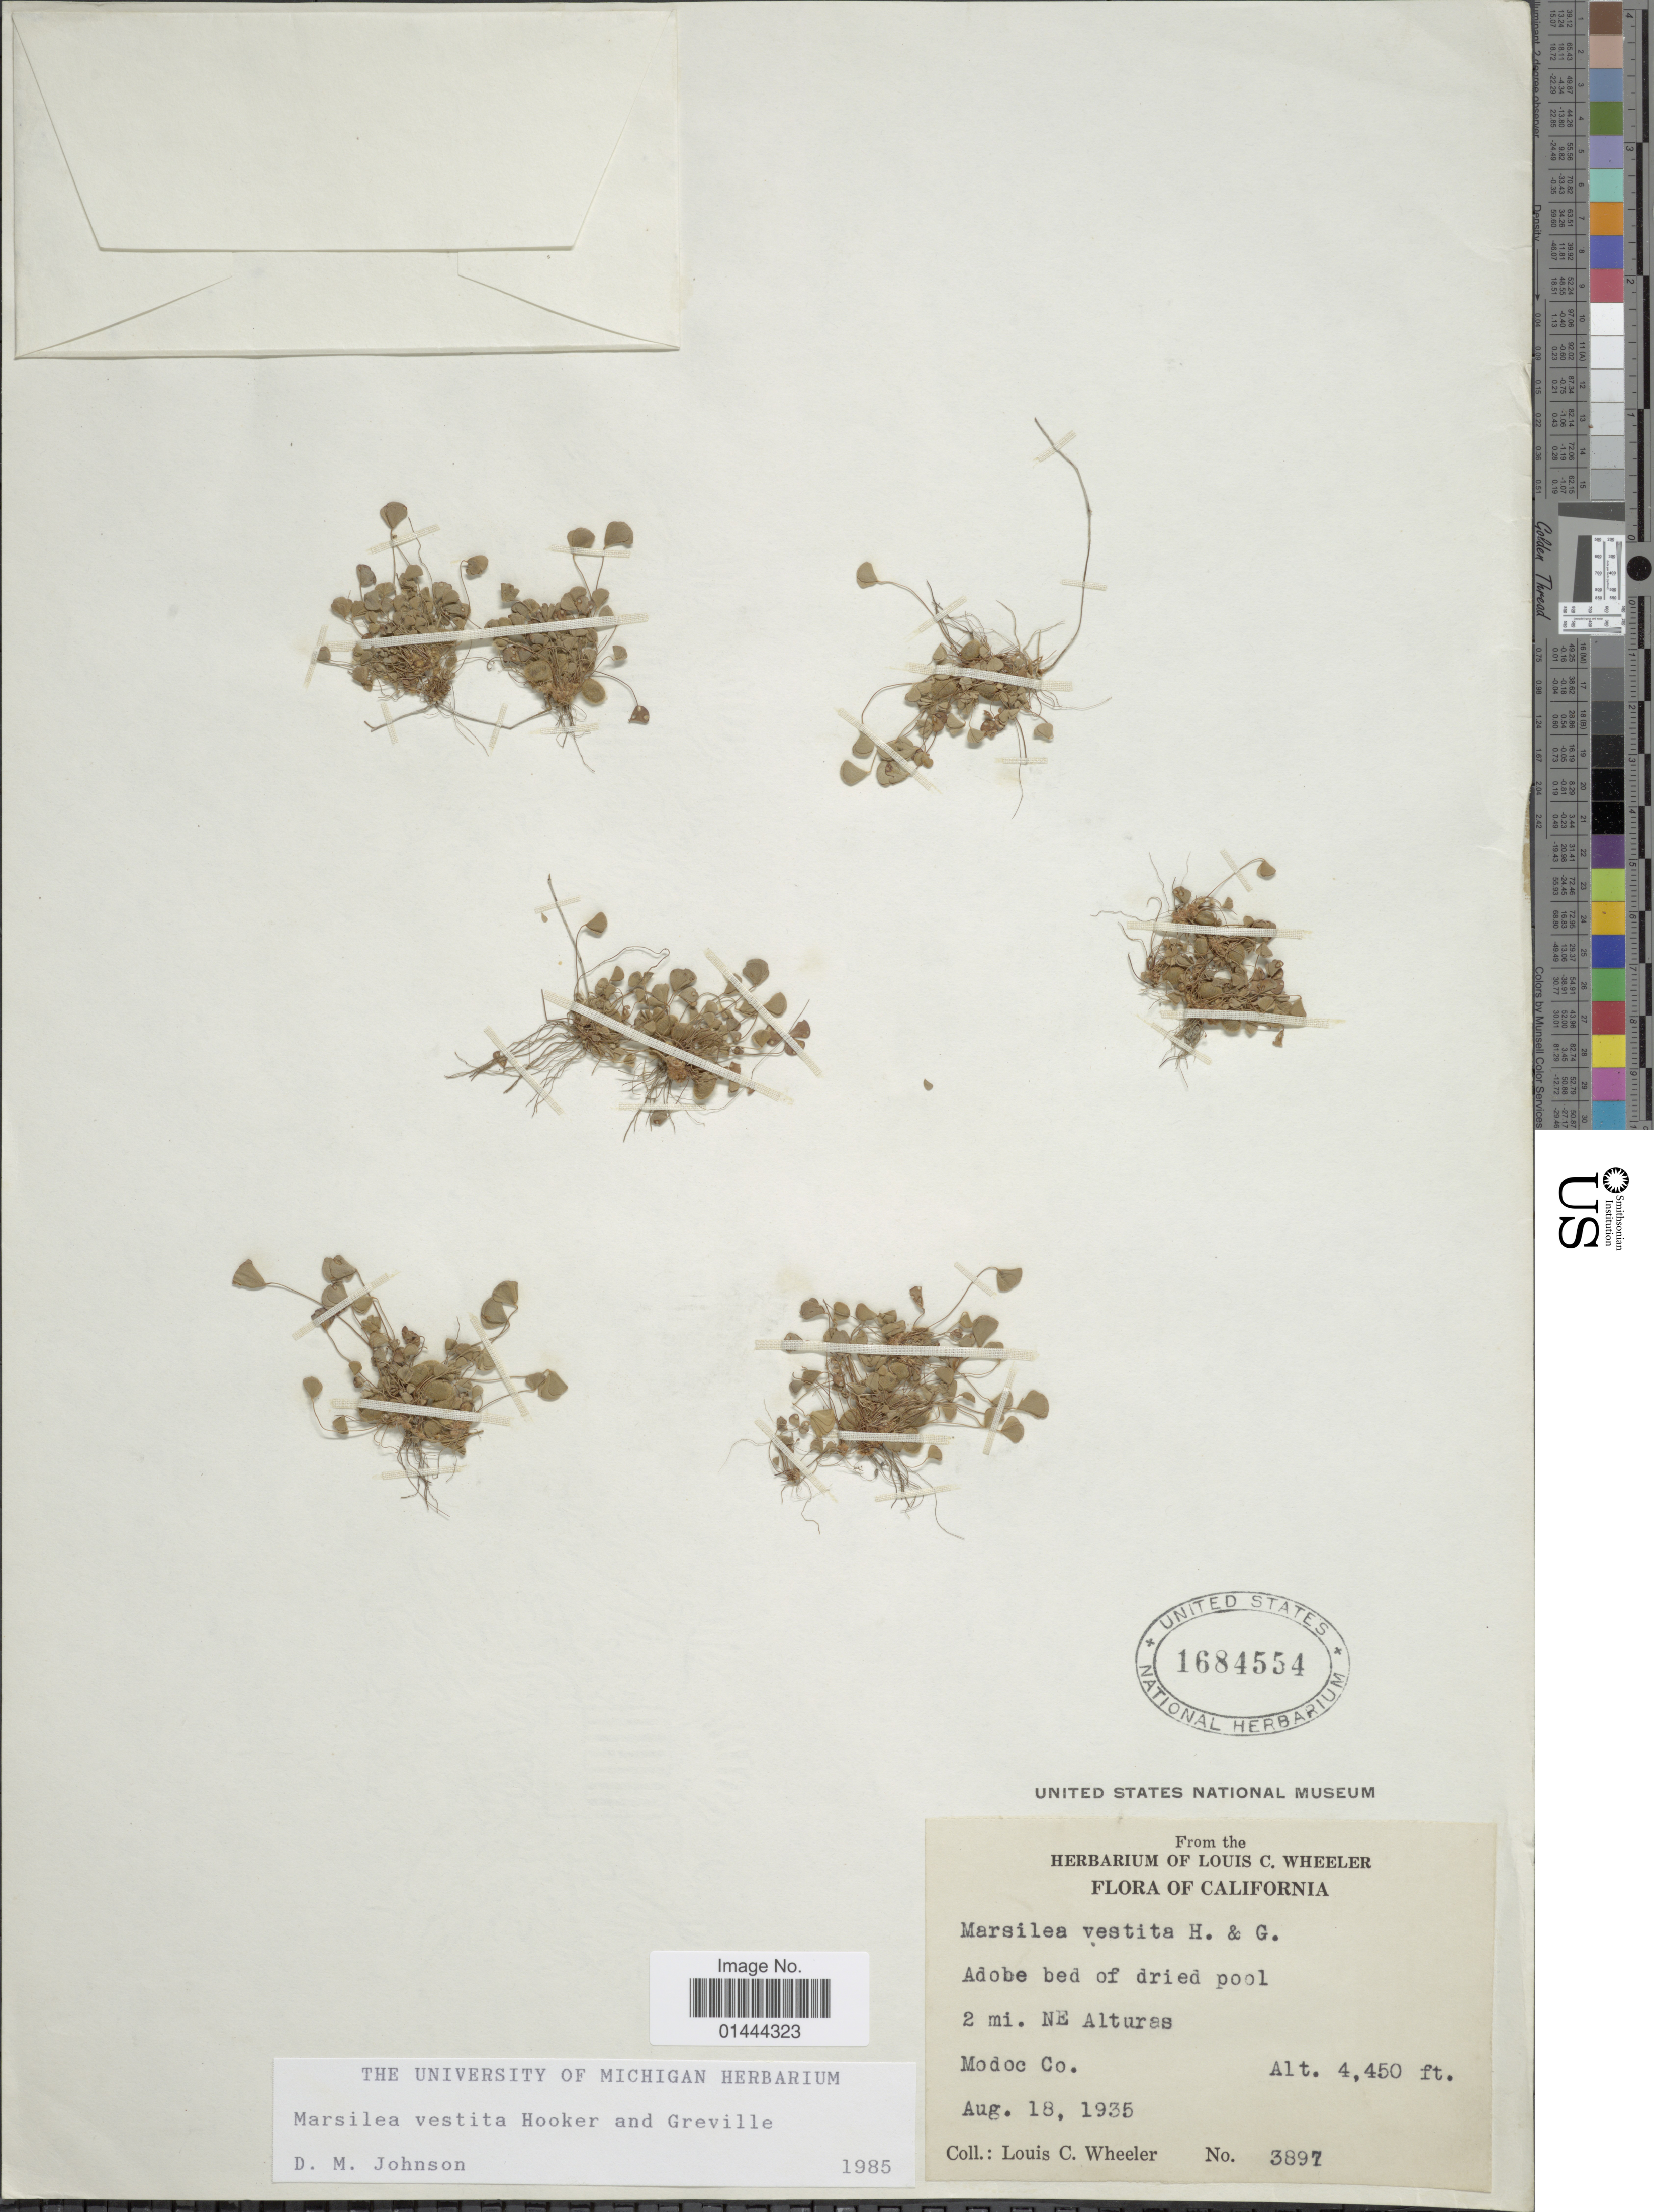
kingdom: Plantae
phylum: Tracheophyta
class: Polypodiopsida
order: Salviniales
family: Marsileaceae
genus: Marsilea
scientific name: Marsilea vestita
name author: Hook. & Grev.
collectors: L. C. Wheeler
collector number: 3897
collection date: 1935-08-18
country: United States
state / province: California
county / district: Modoc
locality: Adobe bed of dried pool, 2 mi. NE Alturas, Modoc Co.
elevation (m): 1356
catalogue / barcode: US 1684554